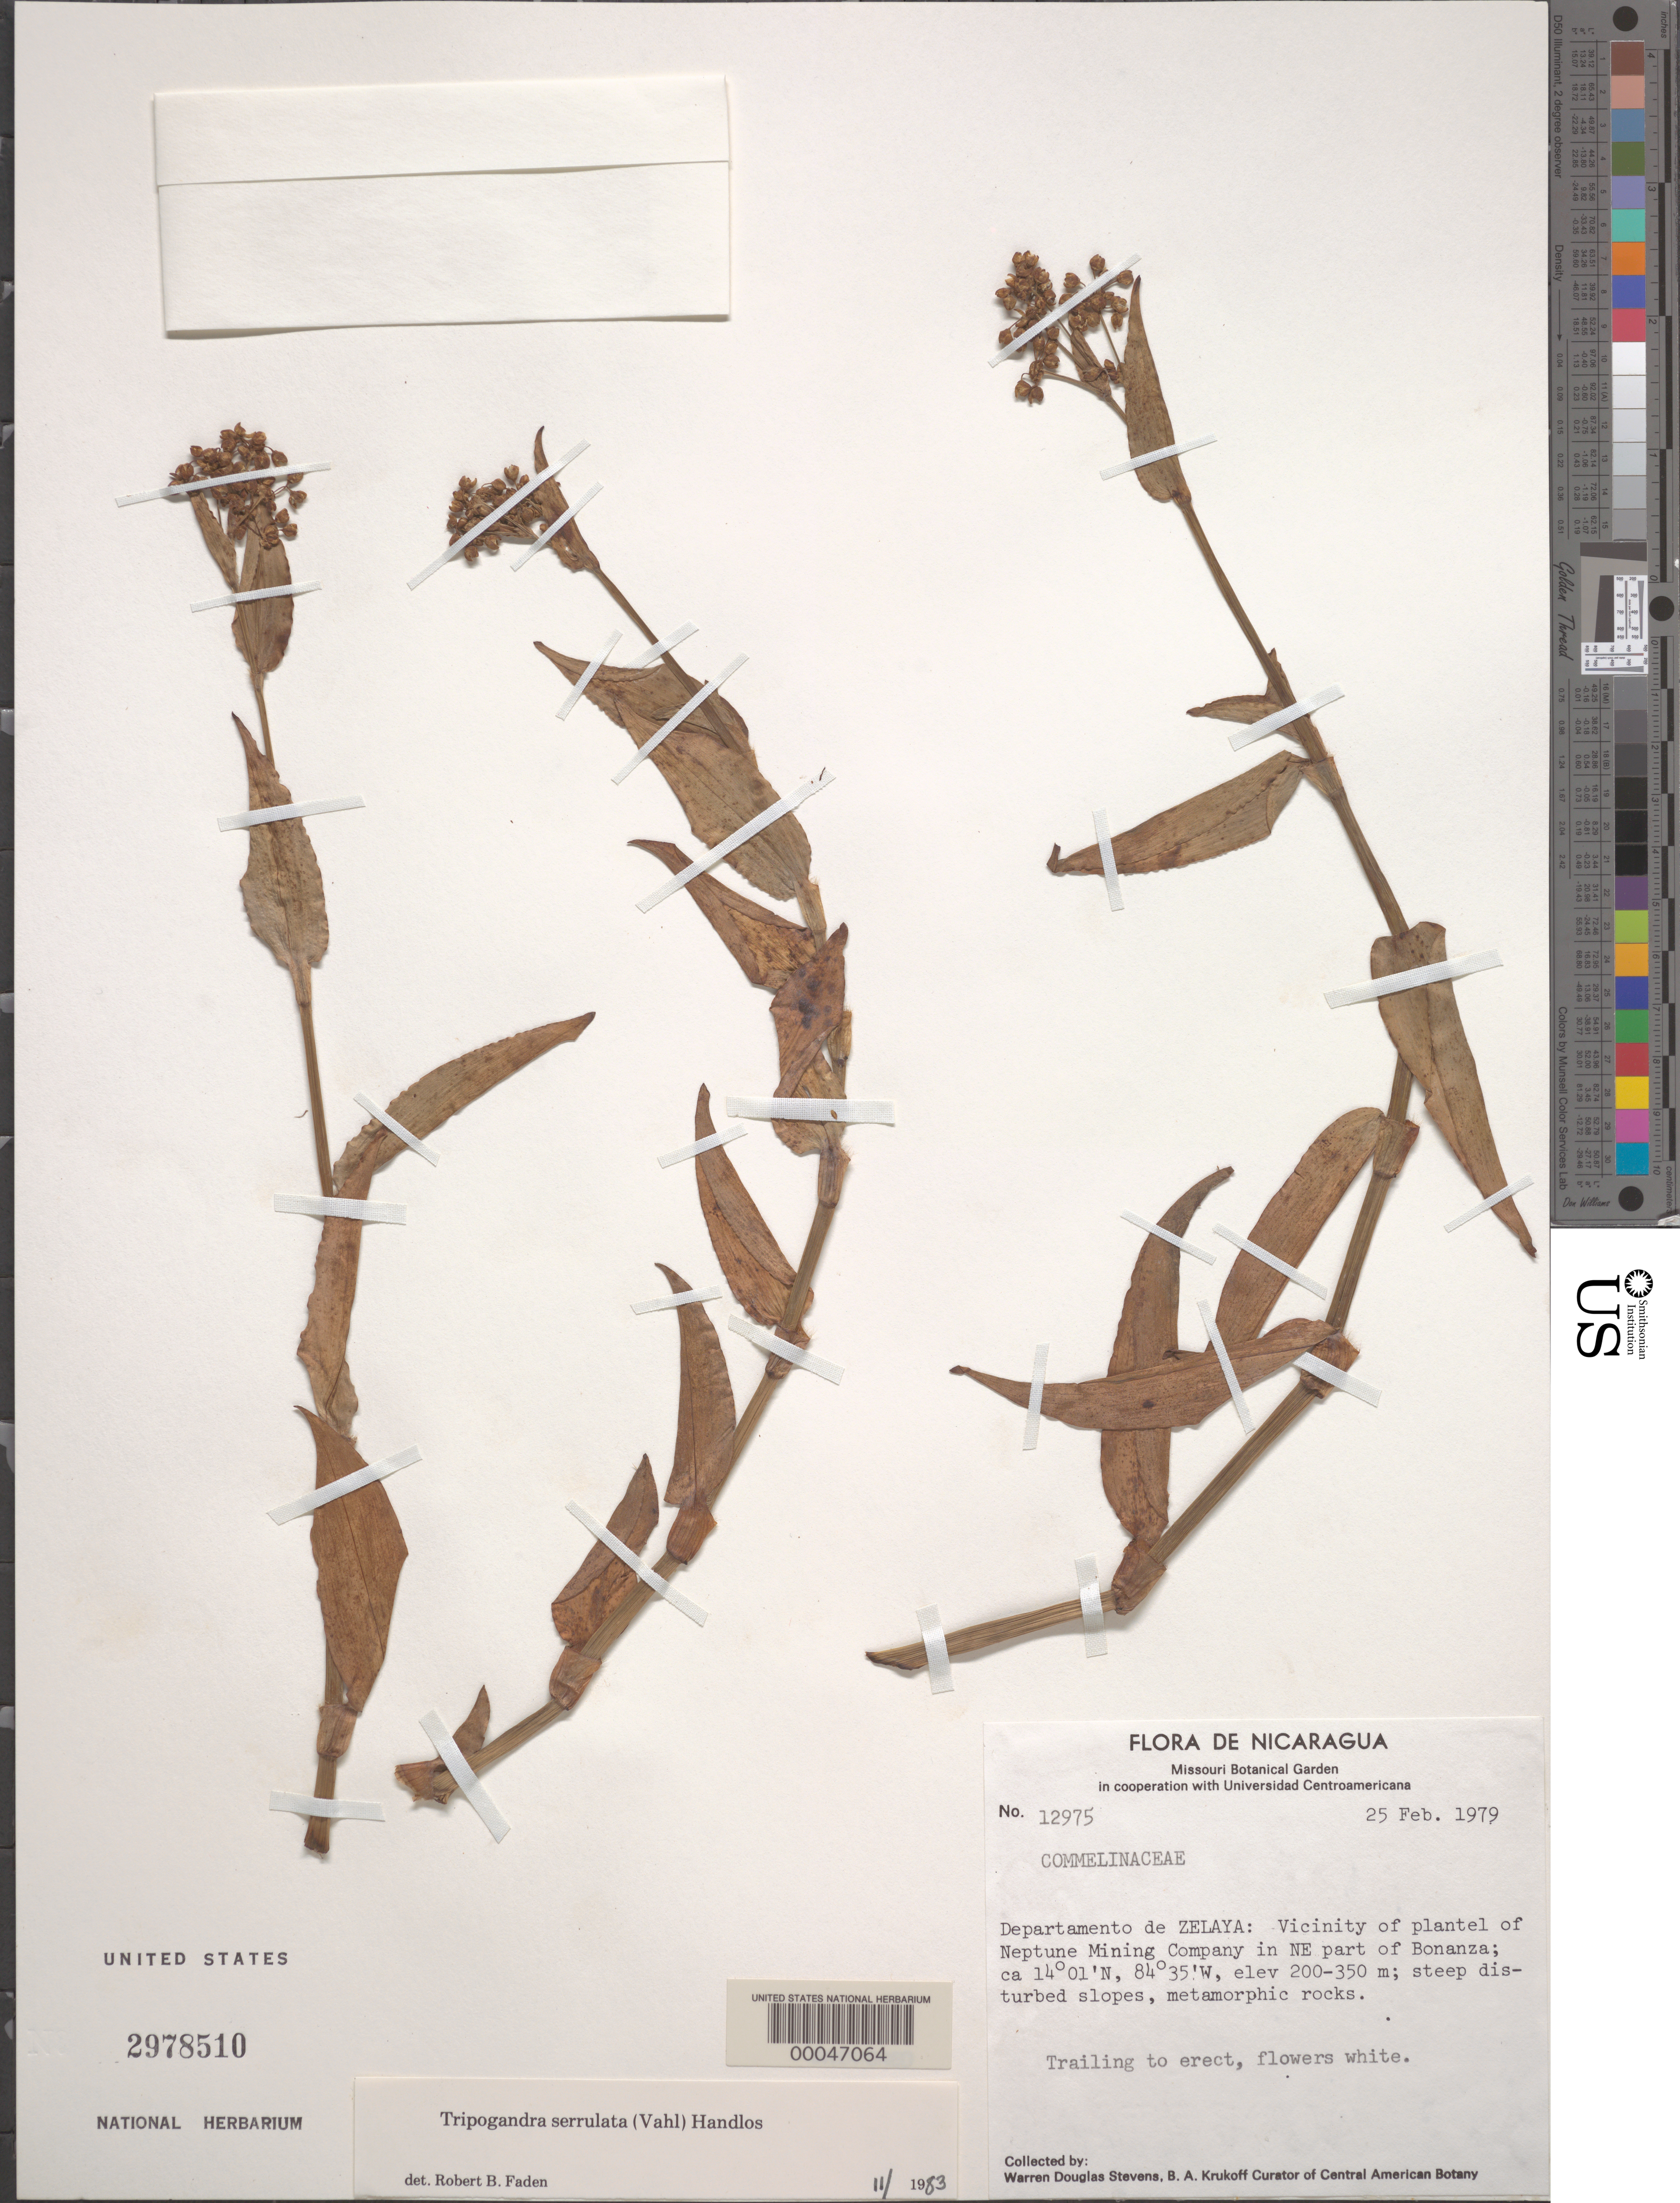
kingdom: Plantae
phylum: Tracheophyta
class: Liliopsida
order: Commelinales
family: Commelinaceae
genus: Tripogandra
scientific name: Tripogandra serrulata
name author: (Vahl) Handlos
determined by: Faden, Robert B., (US), Smithsonian Institution - National Museum of Natural History (UNITED STATES)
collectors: W. D. Stevens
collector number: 12975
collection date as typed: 25 Feb 1979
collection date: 1979-02-25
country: Nicaragua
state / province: Atlántico Norte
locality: Ne section of bonanza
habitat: Steep, disturbed slopes, metamorphic rock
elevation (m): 200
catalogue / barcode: US 2978510